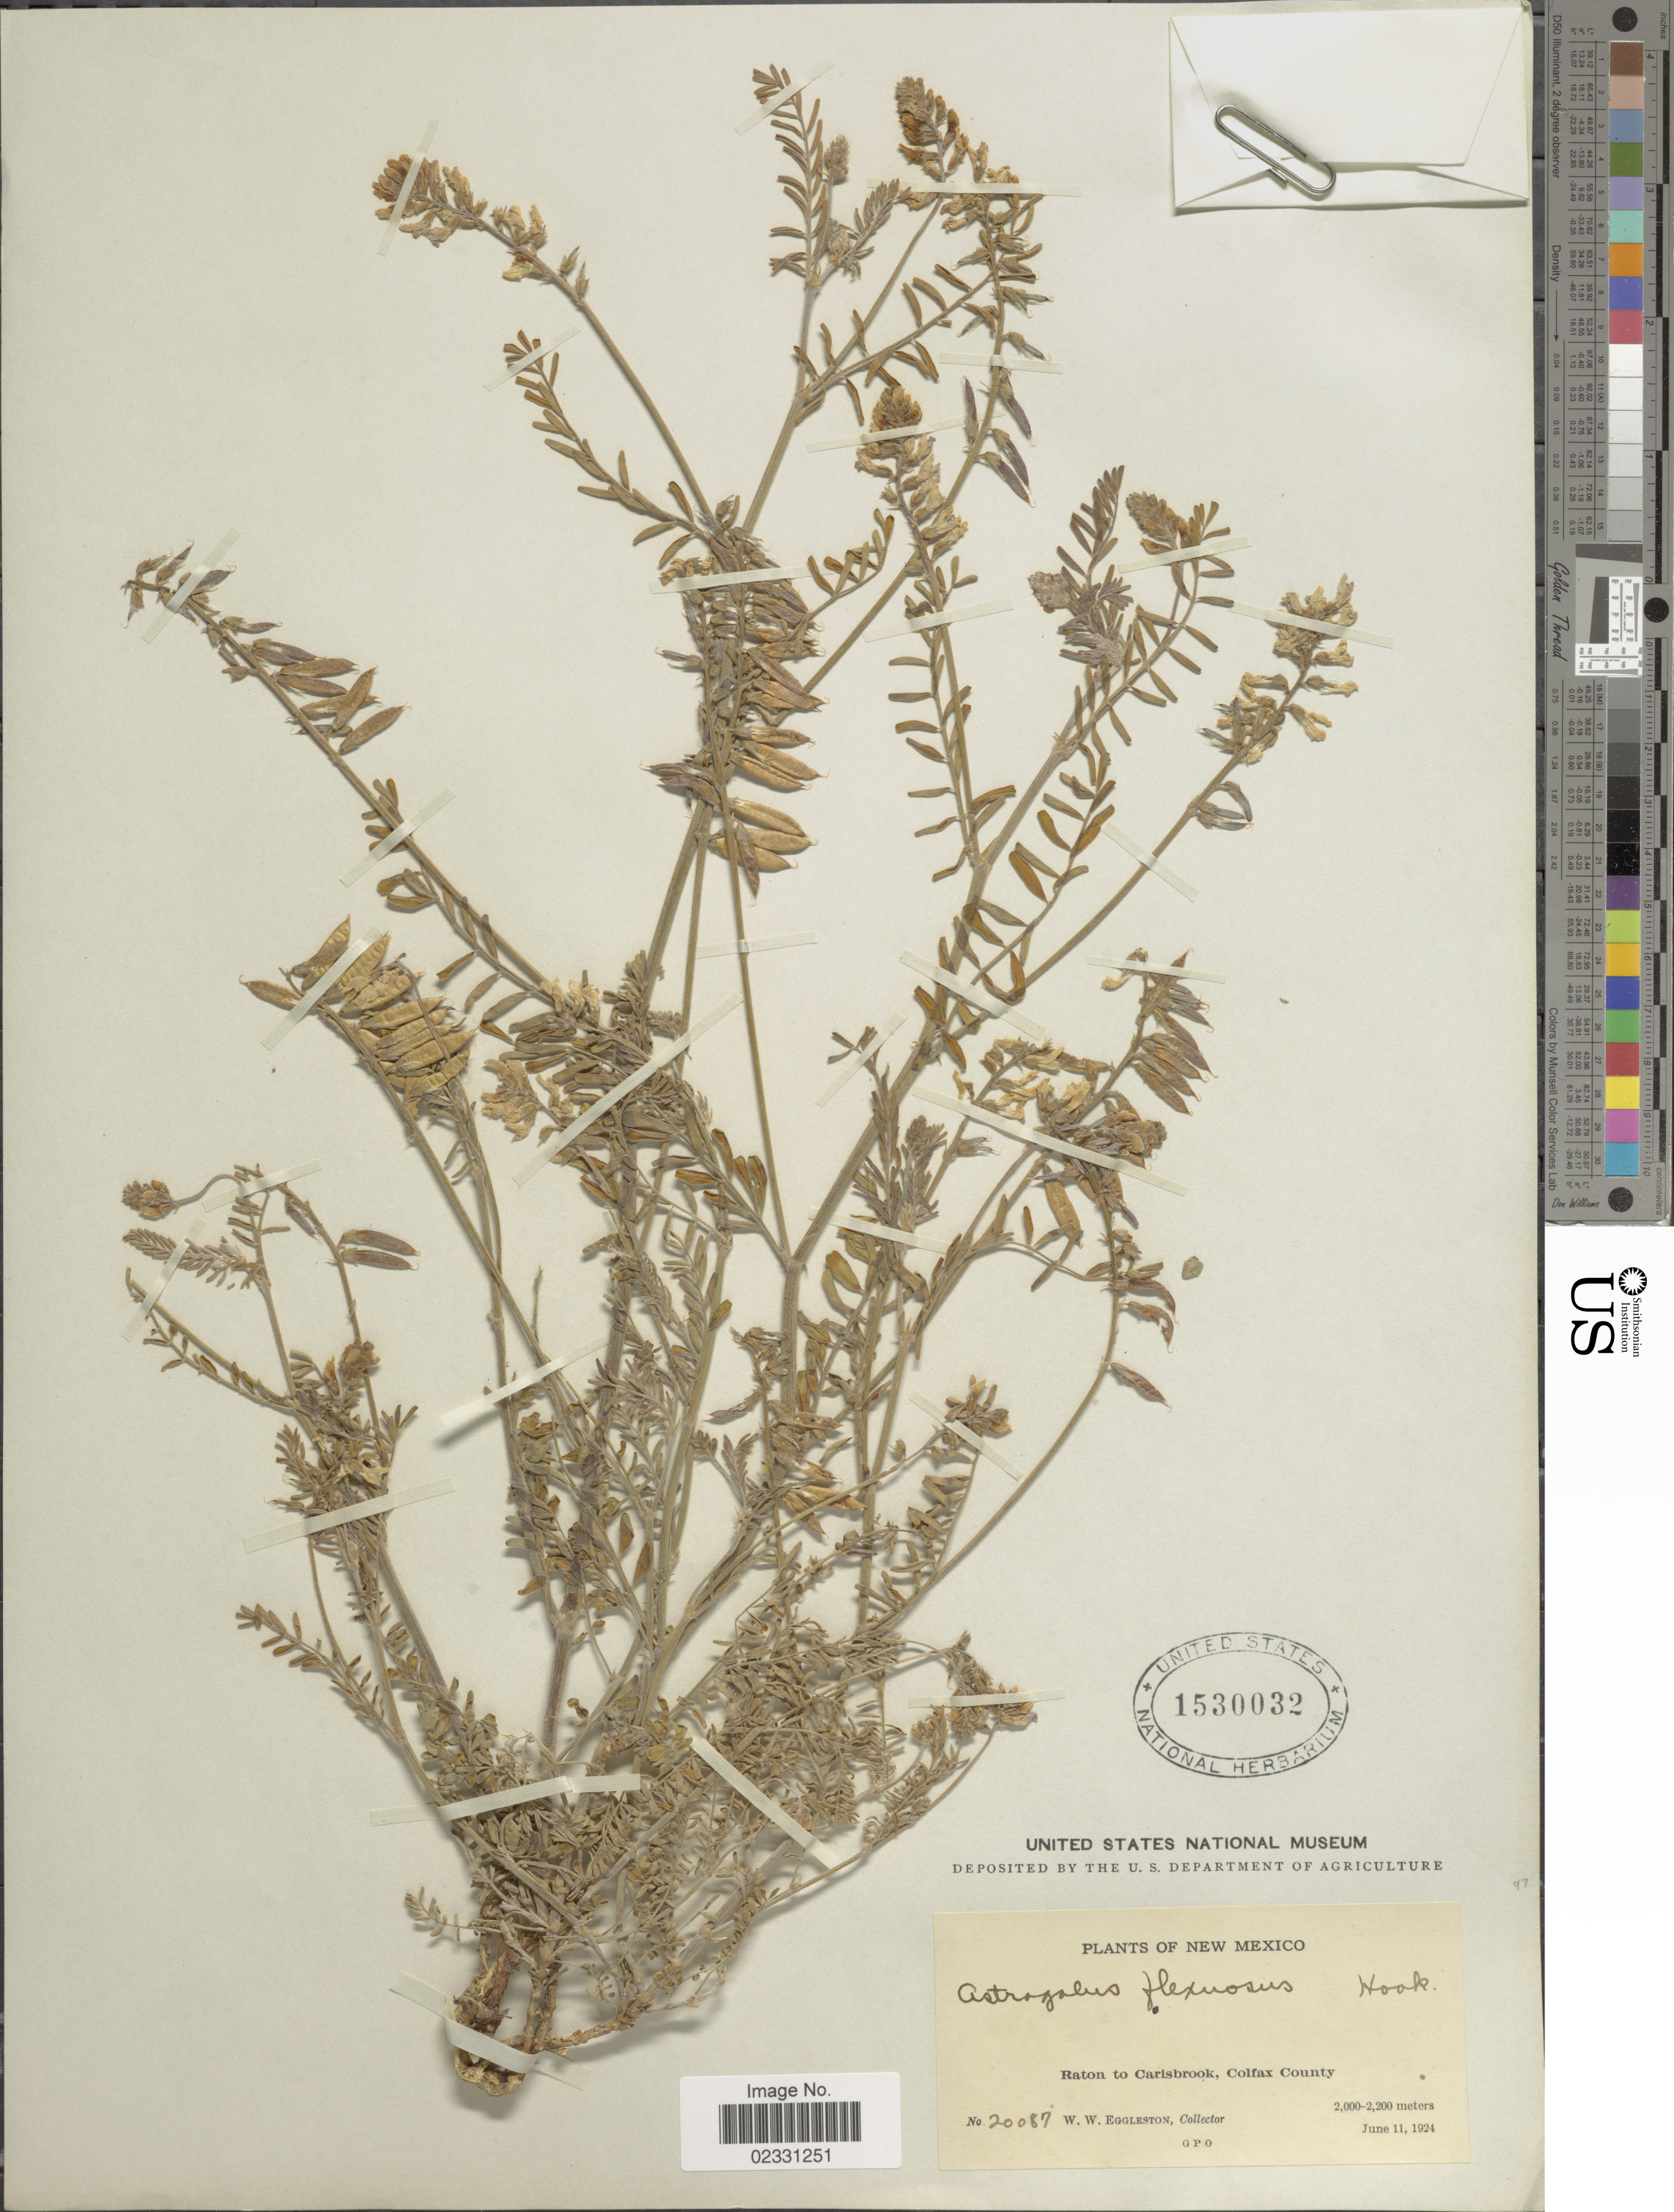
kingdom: Plantae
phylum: Tracheophyta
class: Magnoliopsida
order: Fabales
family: Fabaceae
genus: Astragalus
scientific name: Astragalus flexuosus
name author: (Hook.) Douglas ex G. Don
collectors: W. W. Eggleston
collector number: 20087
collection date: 1924-06-11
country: United States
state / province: New Mexico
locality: Raton to Carisbrook, Colfax County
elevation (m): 2000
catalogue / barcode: US 1530032